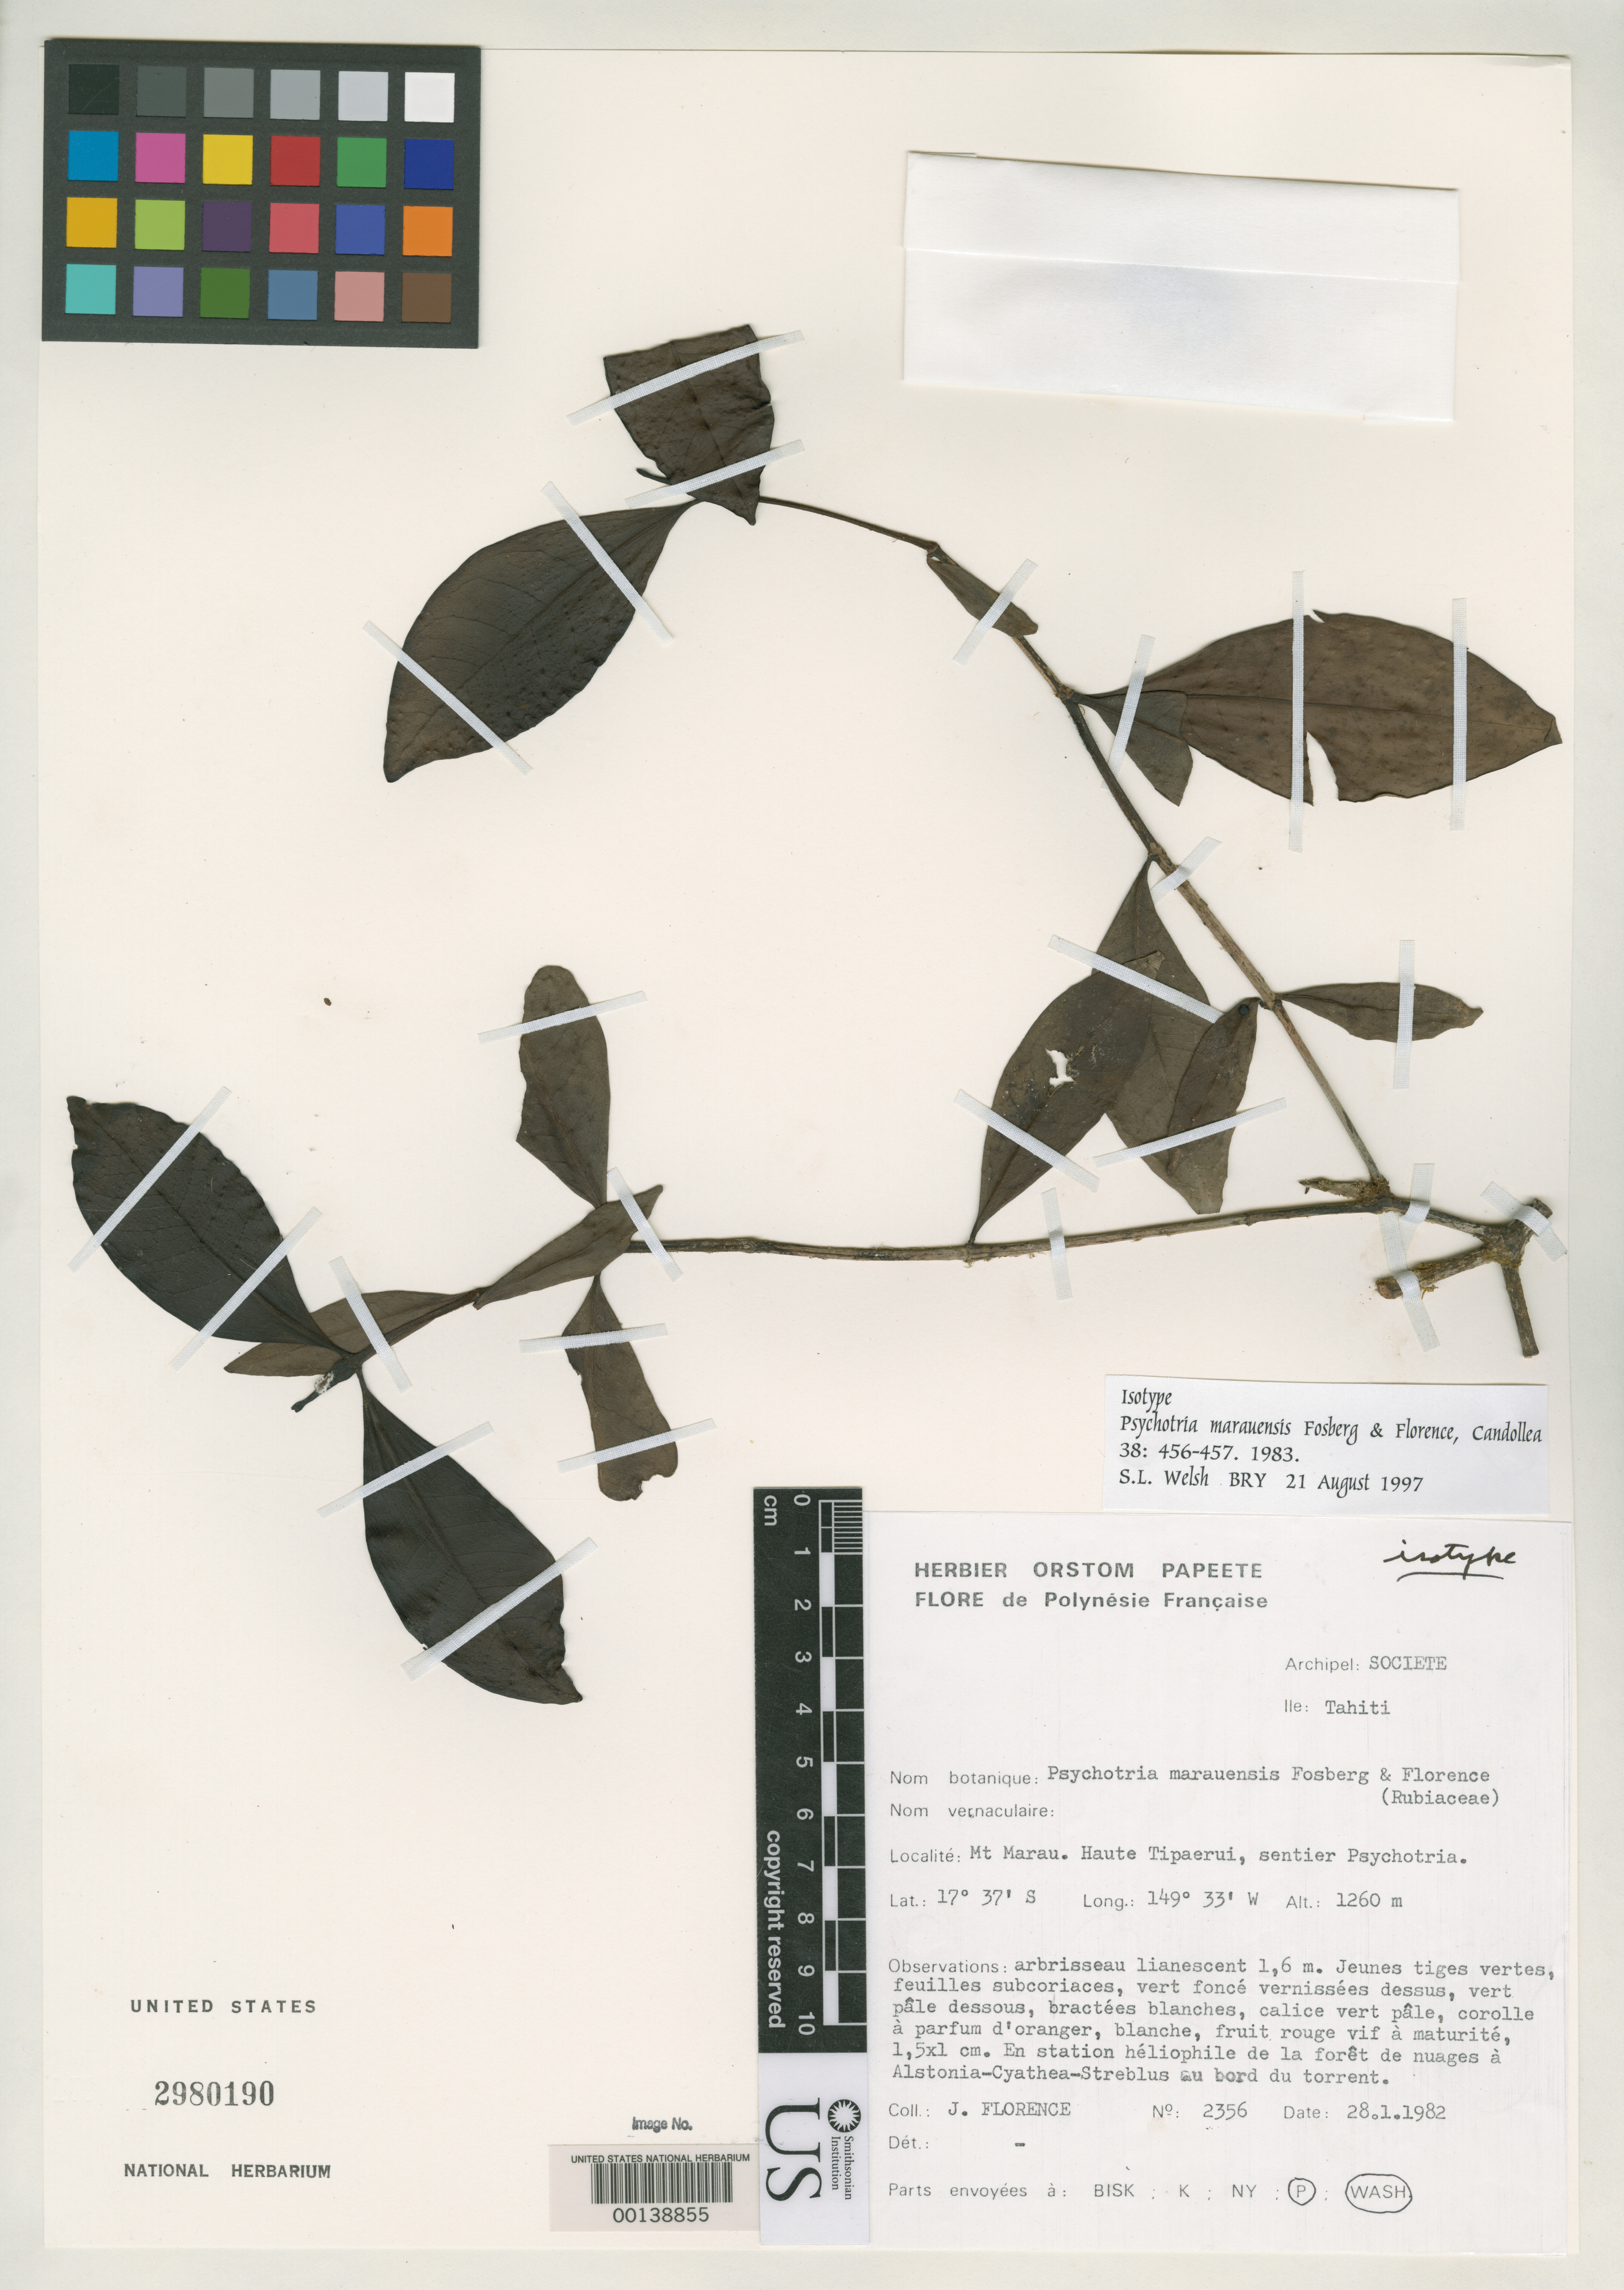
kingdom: Plantae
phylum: Tracheophyta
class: Magnoliopsida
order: Gentianales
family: Rubiaceae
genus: Psychotria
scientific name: Psychotria marauensis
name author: Fosberg & J. Florence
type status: Isotype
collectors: J. Florence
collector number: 2356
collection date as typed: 28 Jan 1982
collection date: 1982-01-28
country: French Polynesia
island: Tahiti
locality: Mt. Marou, Haute Tipaerui. [Society Is.]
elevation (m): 1260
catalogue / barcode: US 2980190